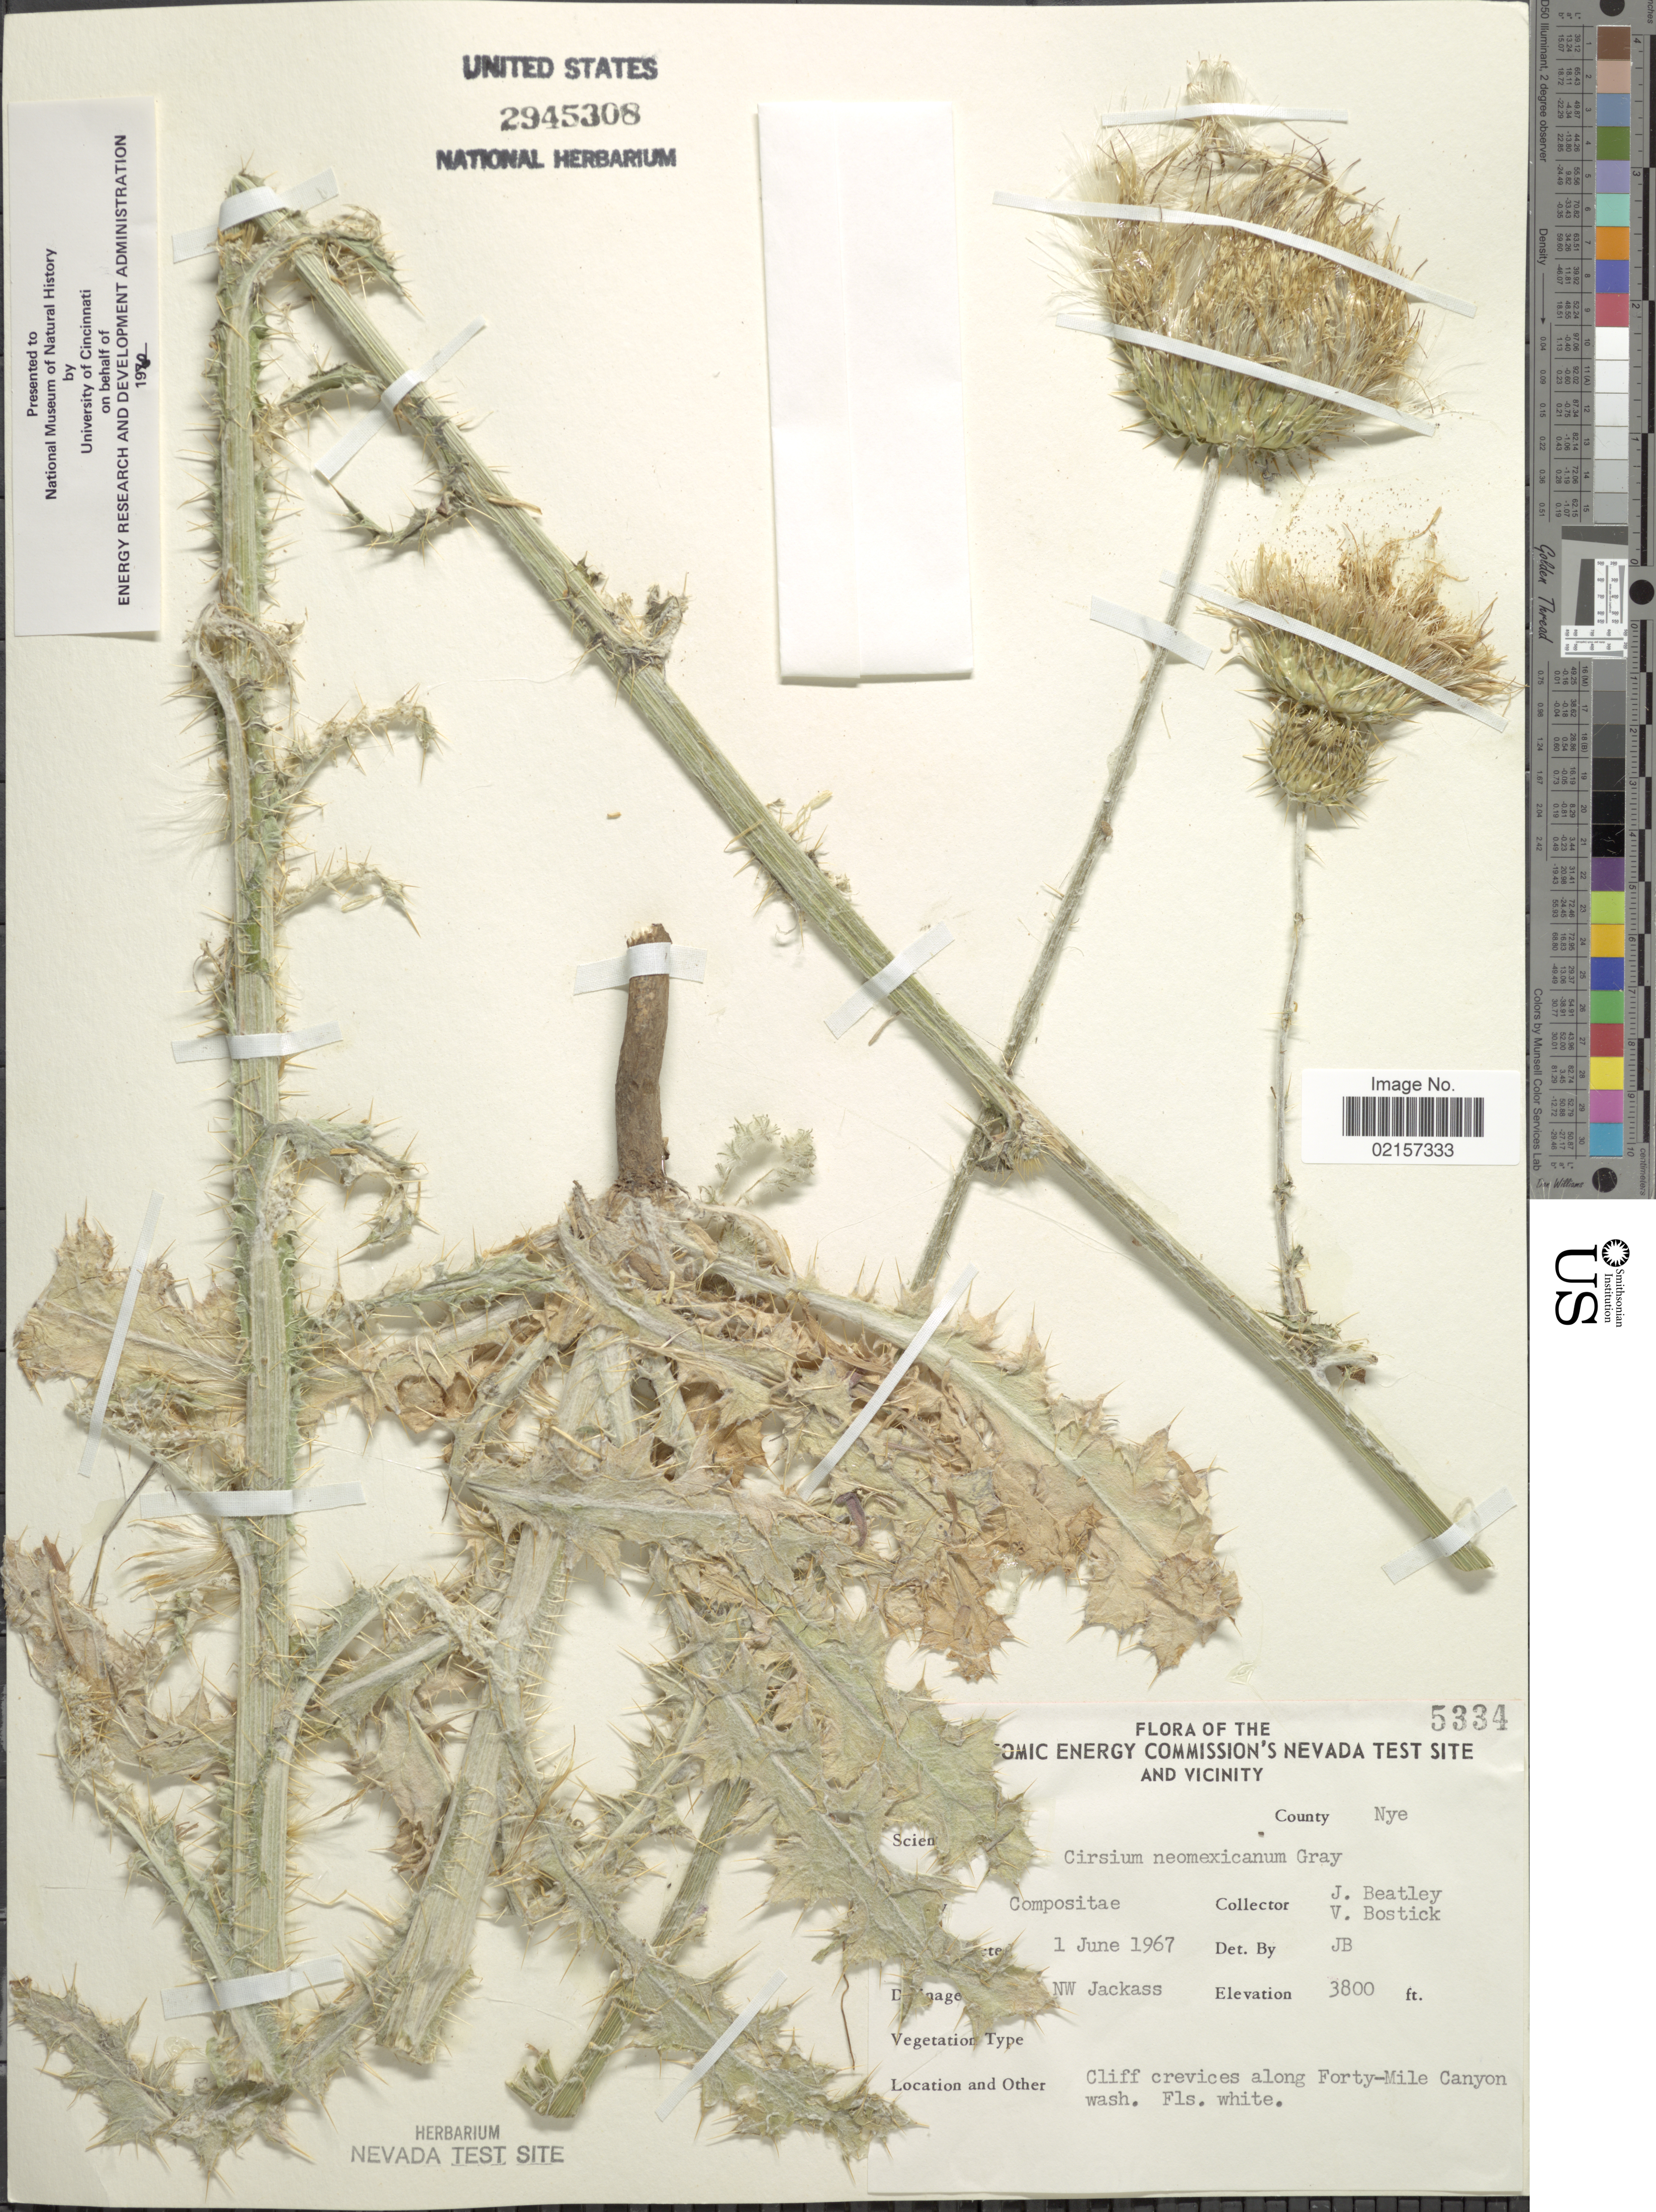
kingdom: Plantae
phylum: Tracheophyta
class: Magnoliopsida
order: Asterales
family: Asteraceae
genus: Cirsium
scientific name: Cirsium neomexicanum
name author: A. Gray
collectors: J. C. Beatley & V. Bostick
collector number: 5334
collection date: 1967-06-01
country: United States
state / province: Nevada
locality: U.S. Atomic Energy Commision's Nevada Test Site and vicinity, County Nye, NW Jackass, Cliff crevices along Forty-Mile Canyon wash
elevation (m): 1158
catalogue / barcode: US 2945308